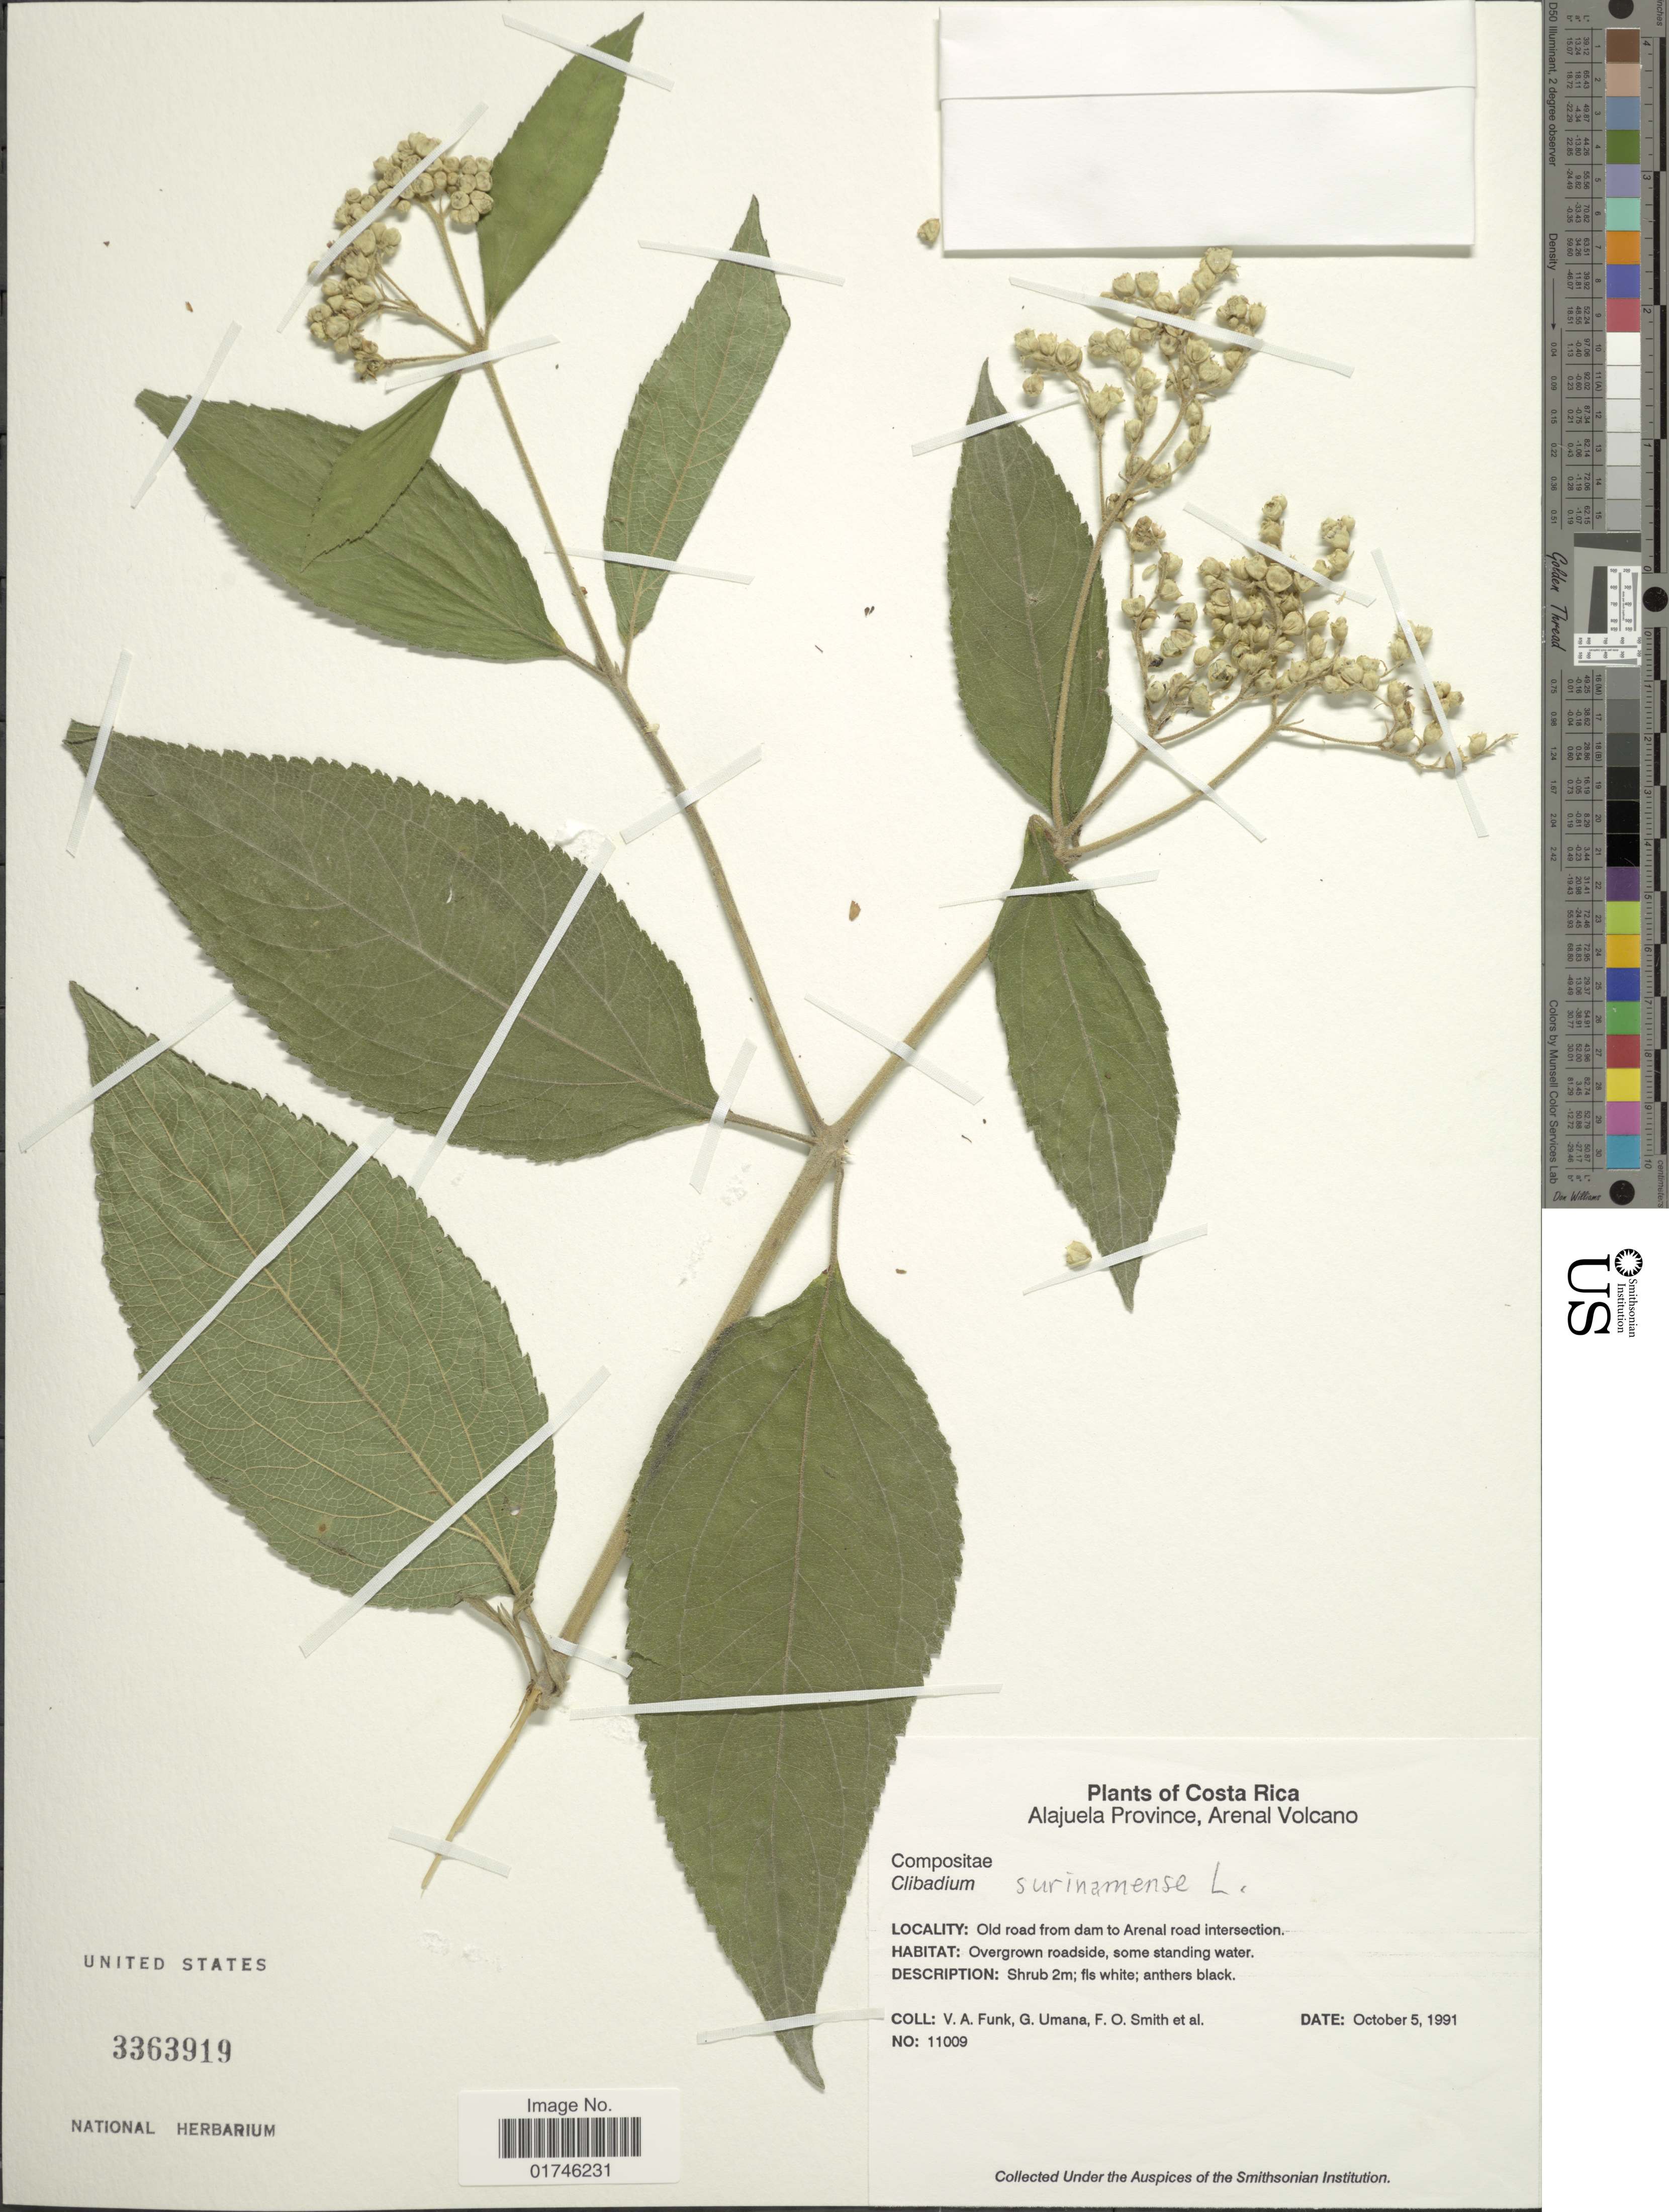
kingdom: Plantae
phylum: Tracheophyta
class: Magnoliopsida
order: Asterales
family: Asteraceae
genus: Clibadium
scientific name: Clibadium surinamense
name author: L.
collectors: V. Funk, G. Umana, F. Smith & et al.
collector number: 11009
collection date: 1991-10-05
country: Costa Rica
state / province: Alajuela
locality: Alajuela Province, Arenal Volcano. Old road from dam to Arenal road intersection.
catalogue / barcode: US 3363919